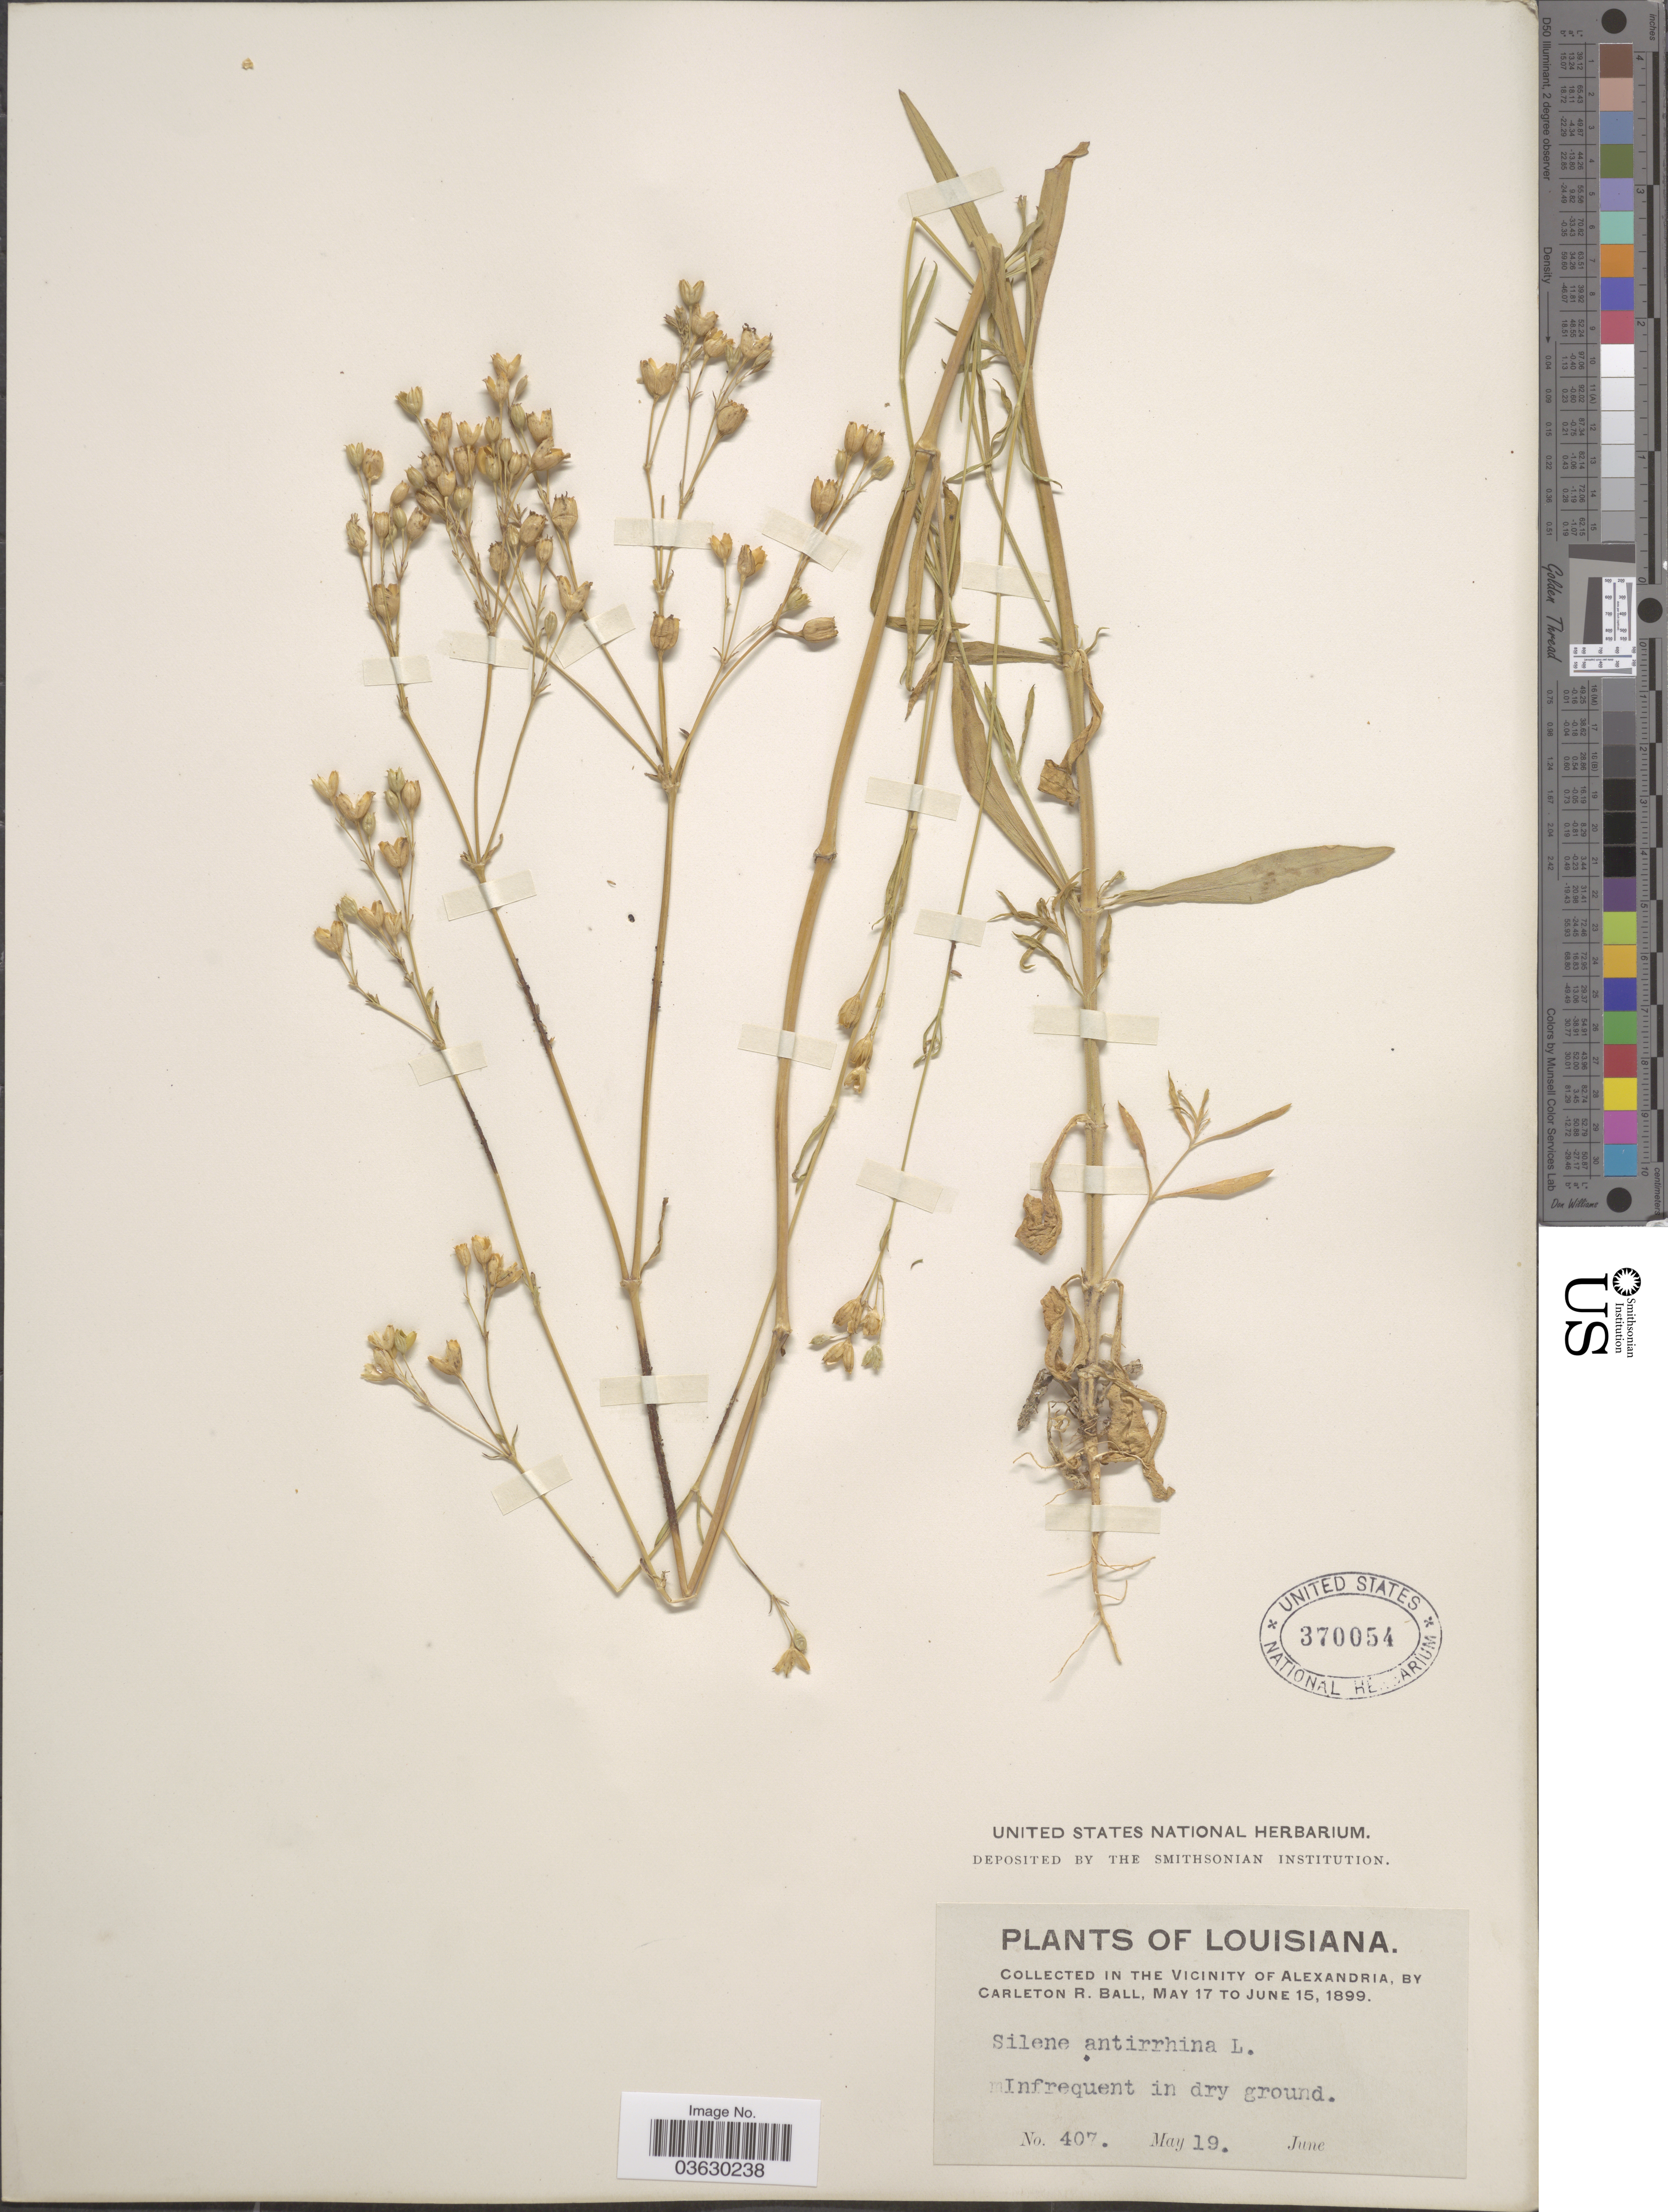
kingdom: Plantae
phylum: Tracheophyta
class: Magnoliopsida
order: Caryophyllales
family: Caryophyllaceae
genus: Silene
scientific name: Silene antirrhina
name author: L.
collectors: C. R. Ball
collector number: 407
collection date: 1899-05-19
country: United States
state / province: Louisiana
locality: Vicinity of Alexandria.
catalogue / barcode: US 370054